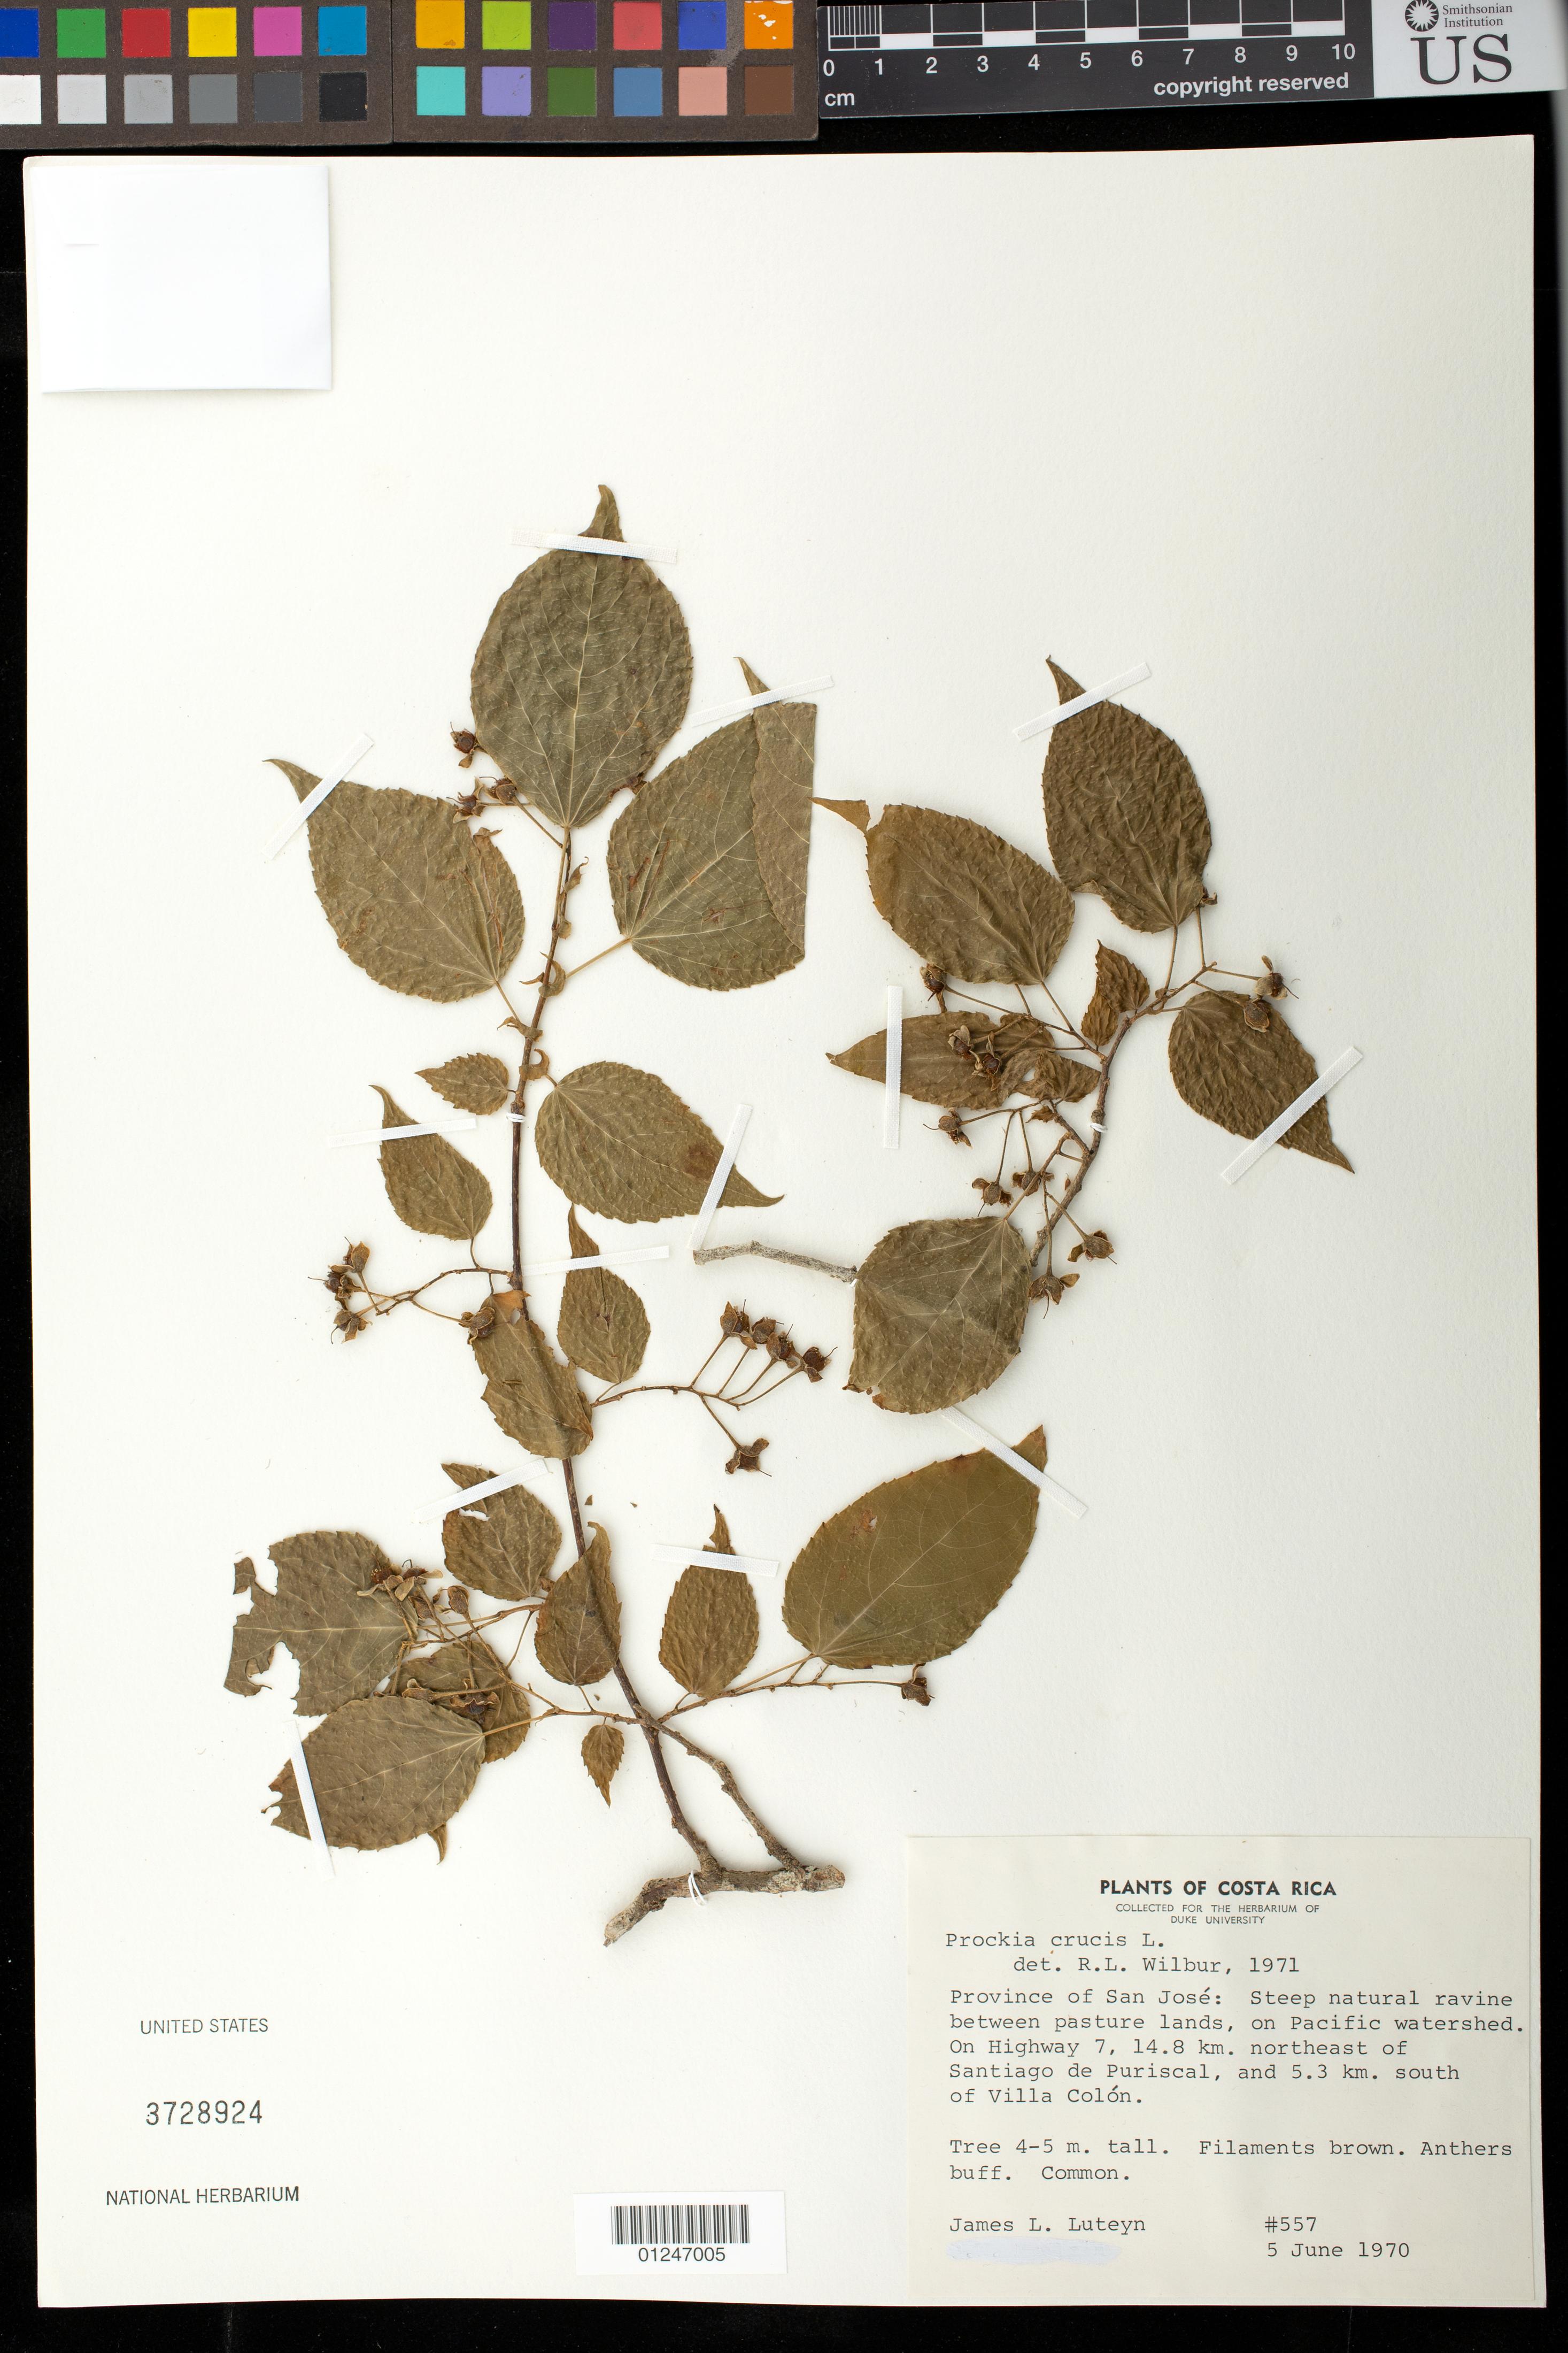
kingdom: Plantae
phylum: Tracheophyta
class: Magnoliopsida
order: Malpighiales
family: Salicaceae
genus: Prockia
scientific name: Prockia crucis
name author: P. Browne ex L.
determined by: Wilbur, R. L.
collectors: J. L. Luteyn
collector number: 557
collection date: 1970-06-05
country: Costa Rica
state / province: San José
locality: Steep natural ravine between pasture lands, on Pacific watershed. On Highway 7, 14.8 km NE of Santiago de Puriscal, and 5.3 km S. of Villa Colon.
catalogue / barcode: US 3728924